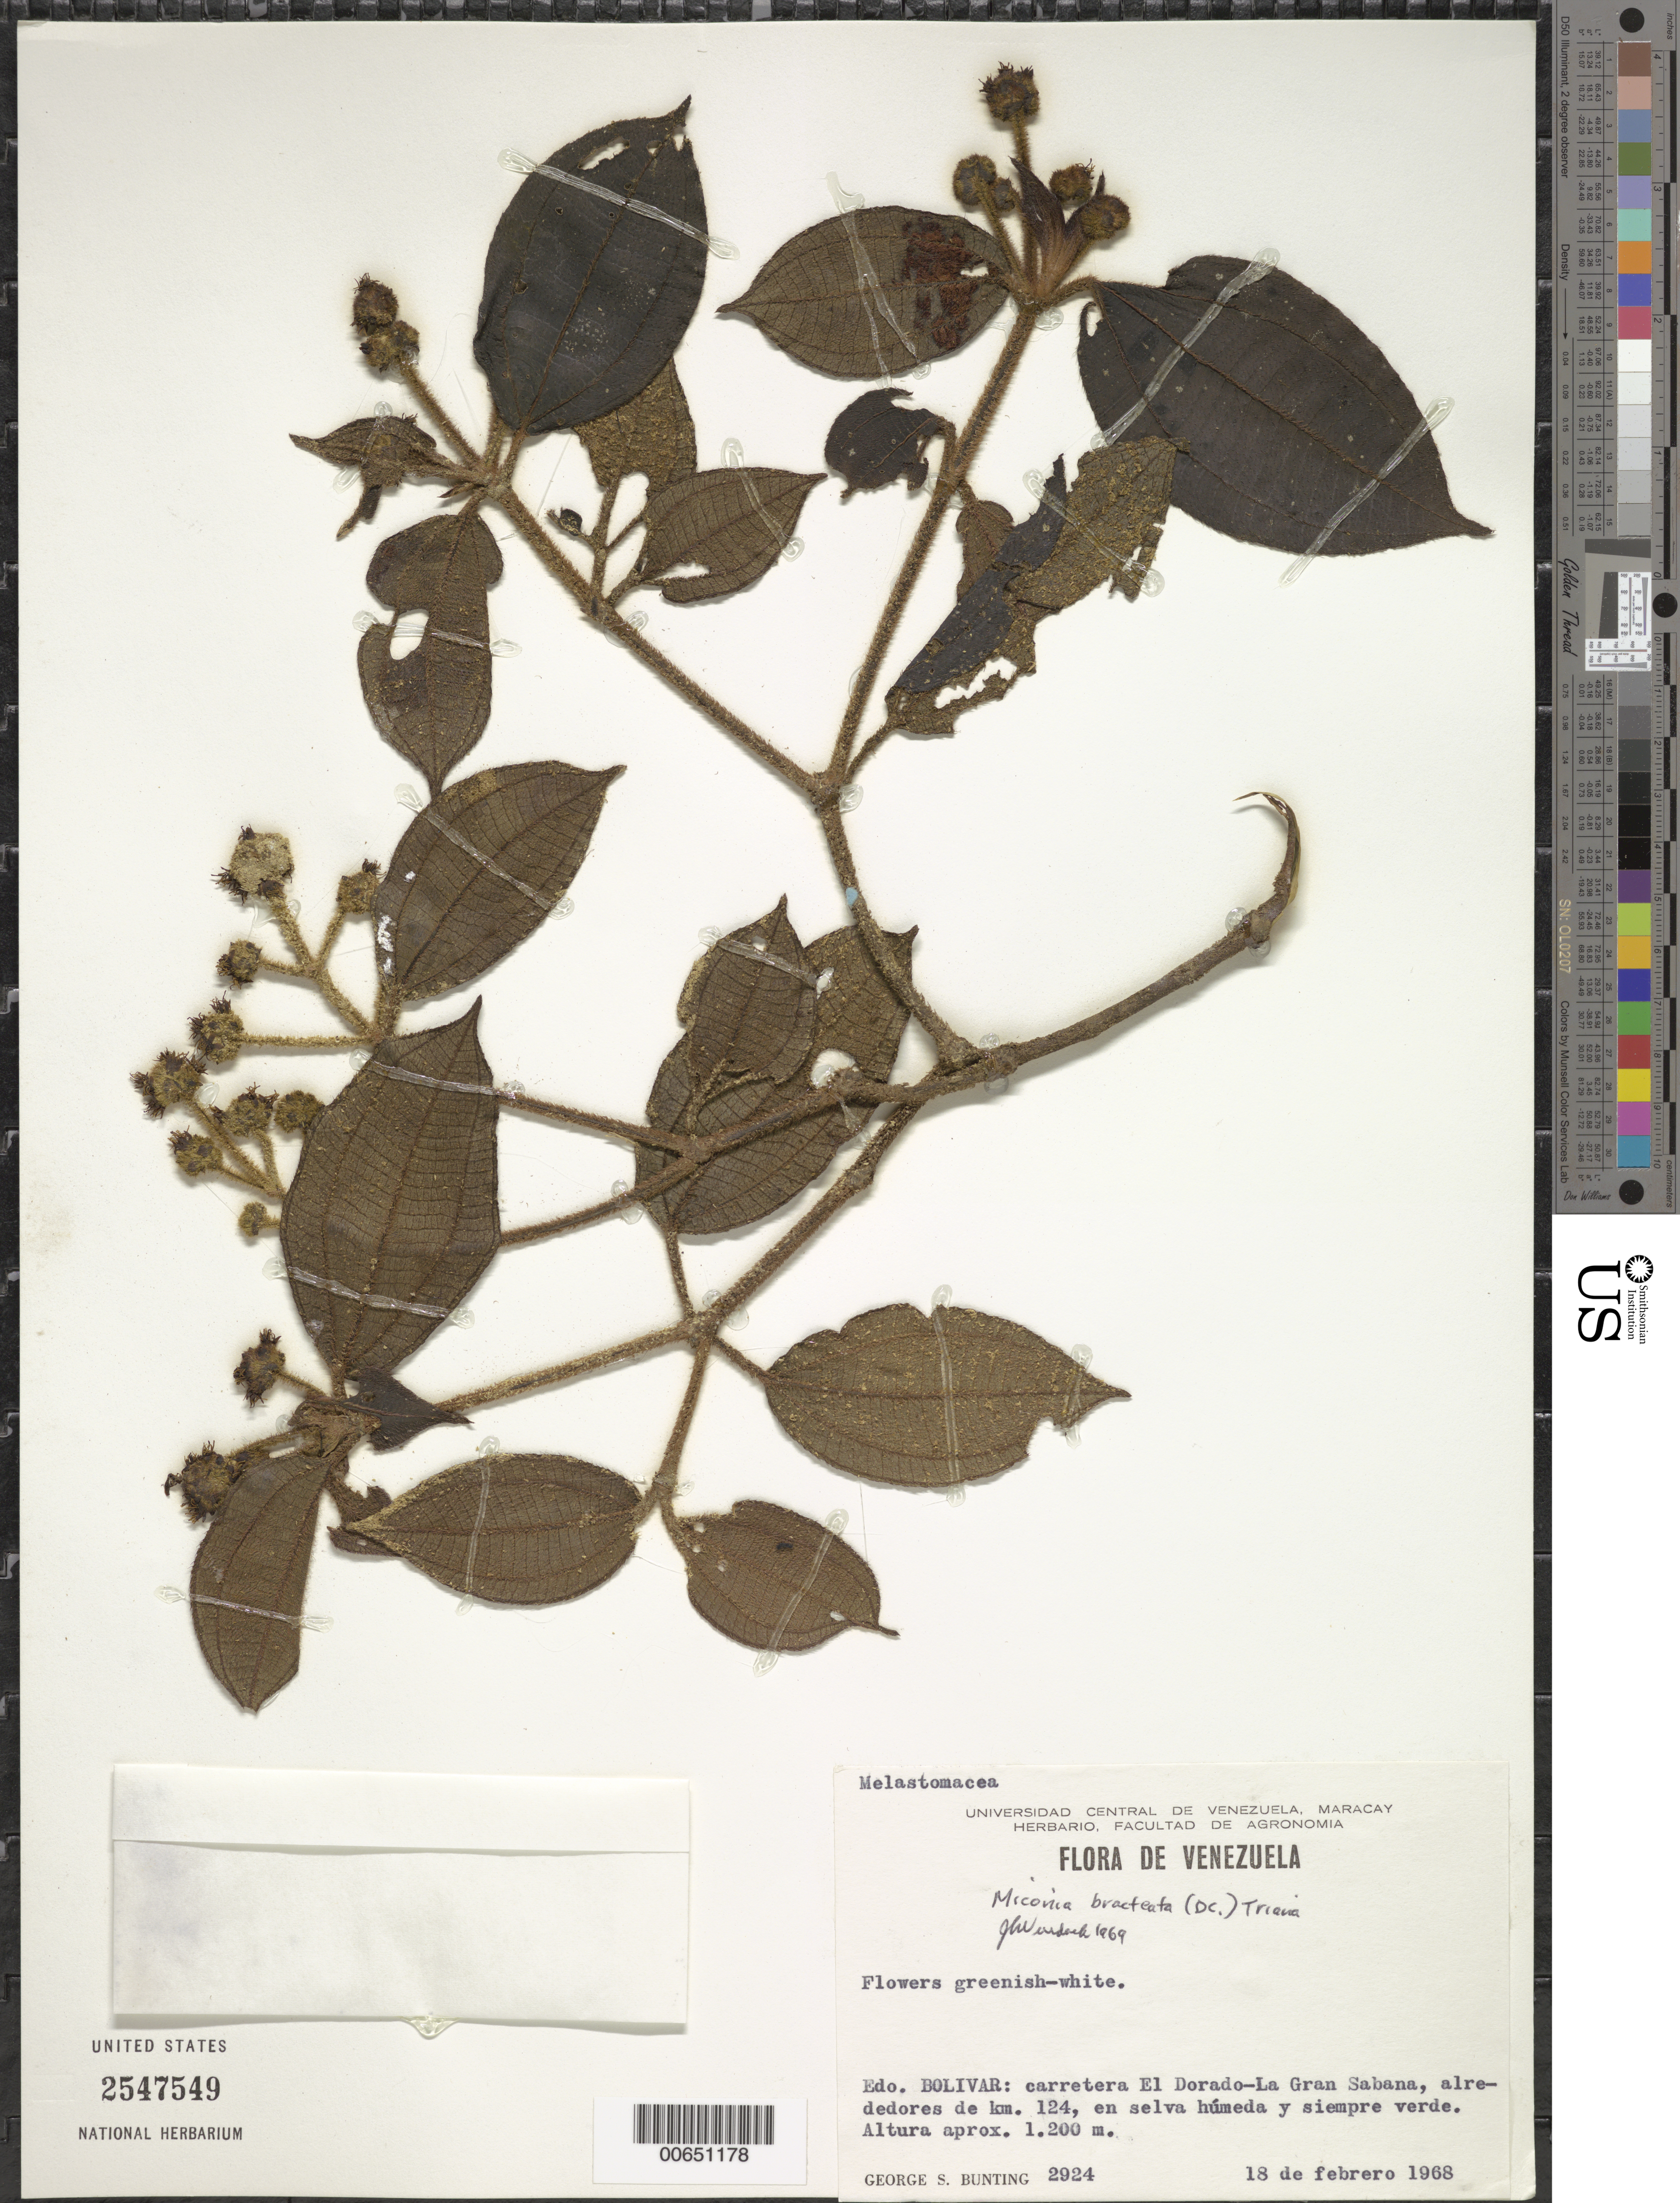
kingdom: Plantae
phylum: Tracheophyta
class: Magnoliopsida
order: Myrtales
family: Melastomataceae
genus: Miconia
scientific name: Miconia bracteata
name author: (DC.) Triana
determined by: Wurdack, John J., (US), US (UNITED STATES)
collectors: G. S. Bunting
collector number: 2924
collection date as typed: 18-Feb-86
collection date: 1986-02-18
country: Venezuela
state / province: Bolívar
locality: El Dorado-La Gran Sabana road, km 124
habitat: Selva húmeda y simpre verde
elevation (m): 1200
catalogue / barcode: US 2547549